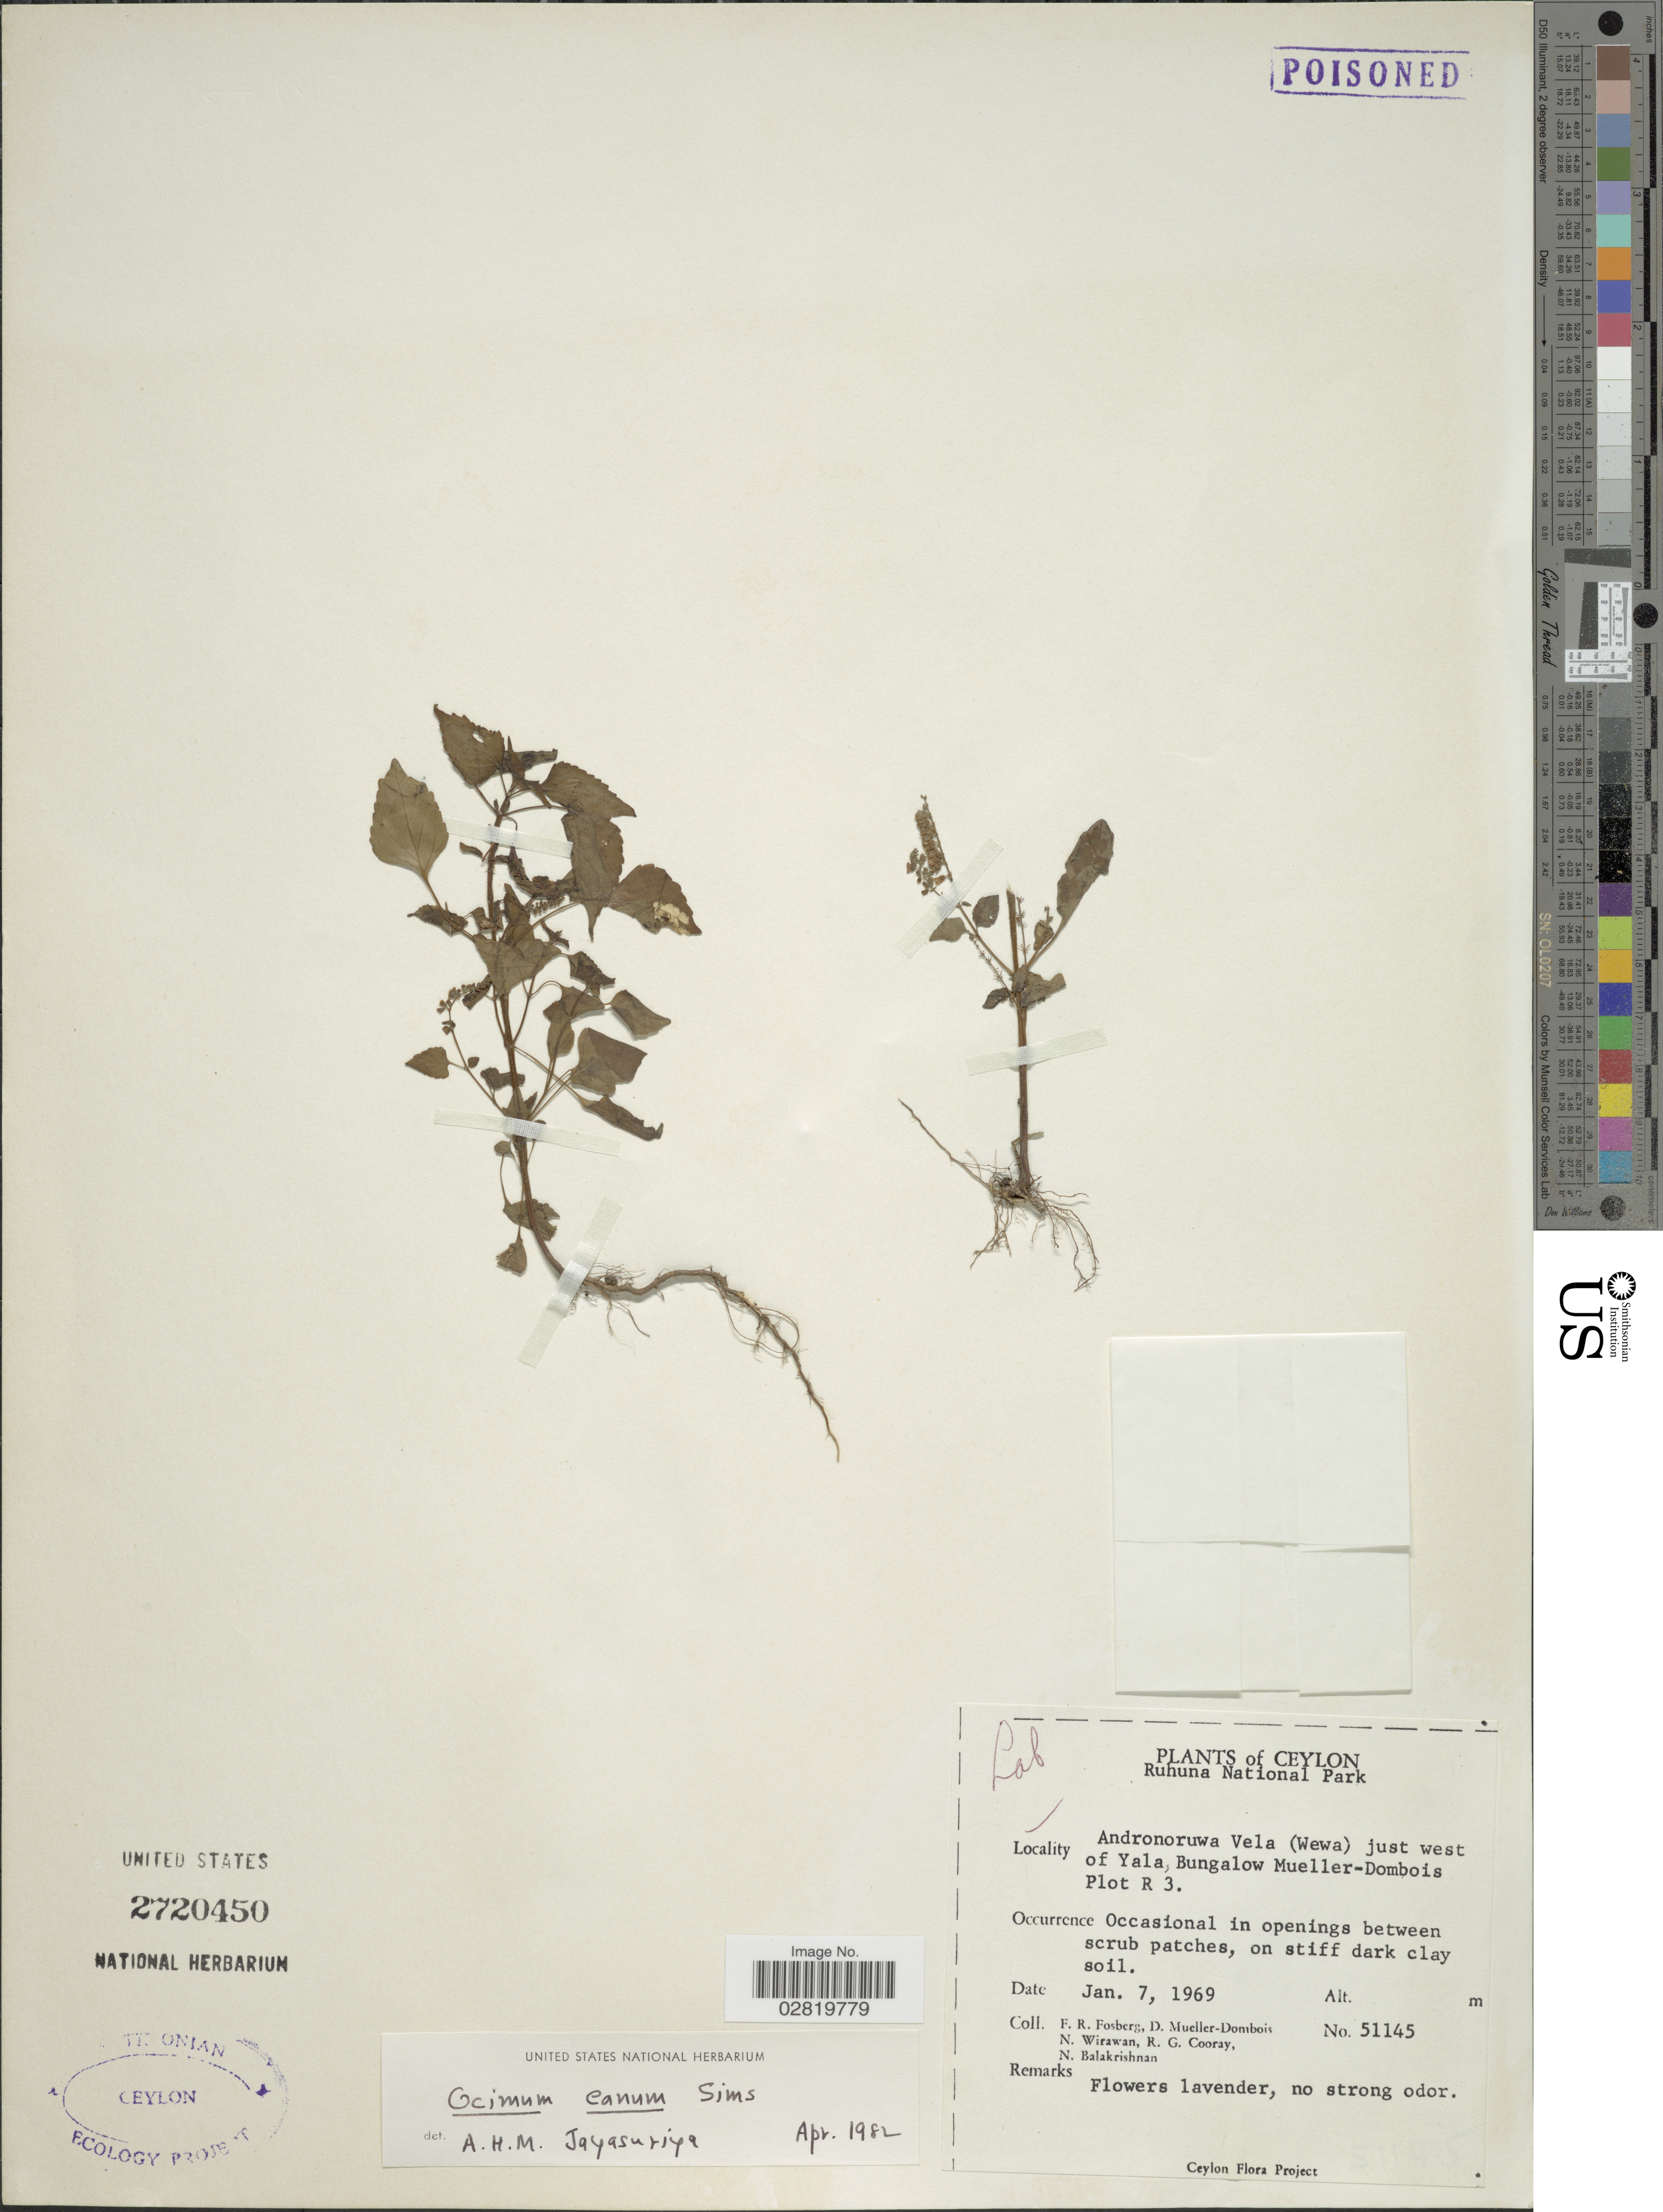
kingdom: Plantae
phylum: Tracheophyta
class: Magnoliopsida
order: Lamiales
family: Lamiaceae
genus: Ocimum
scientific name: Ocimum canum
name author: Sims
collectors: F. R. Fosberg, D. Mueller-Dombois, N. Wirawan, R. Cooray & N. Balakrishnan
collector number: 51145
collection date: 1969-01-07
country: Sri Lanka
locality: Ceylon, Ruhuna National Park. Andronoruwa Vela (Wewa) just west of Yala, Bungalow Mueller-Dombois, Plot R 3.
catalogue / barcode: US 2720450